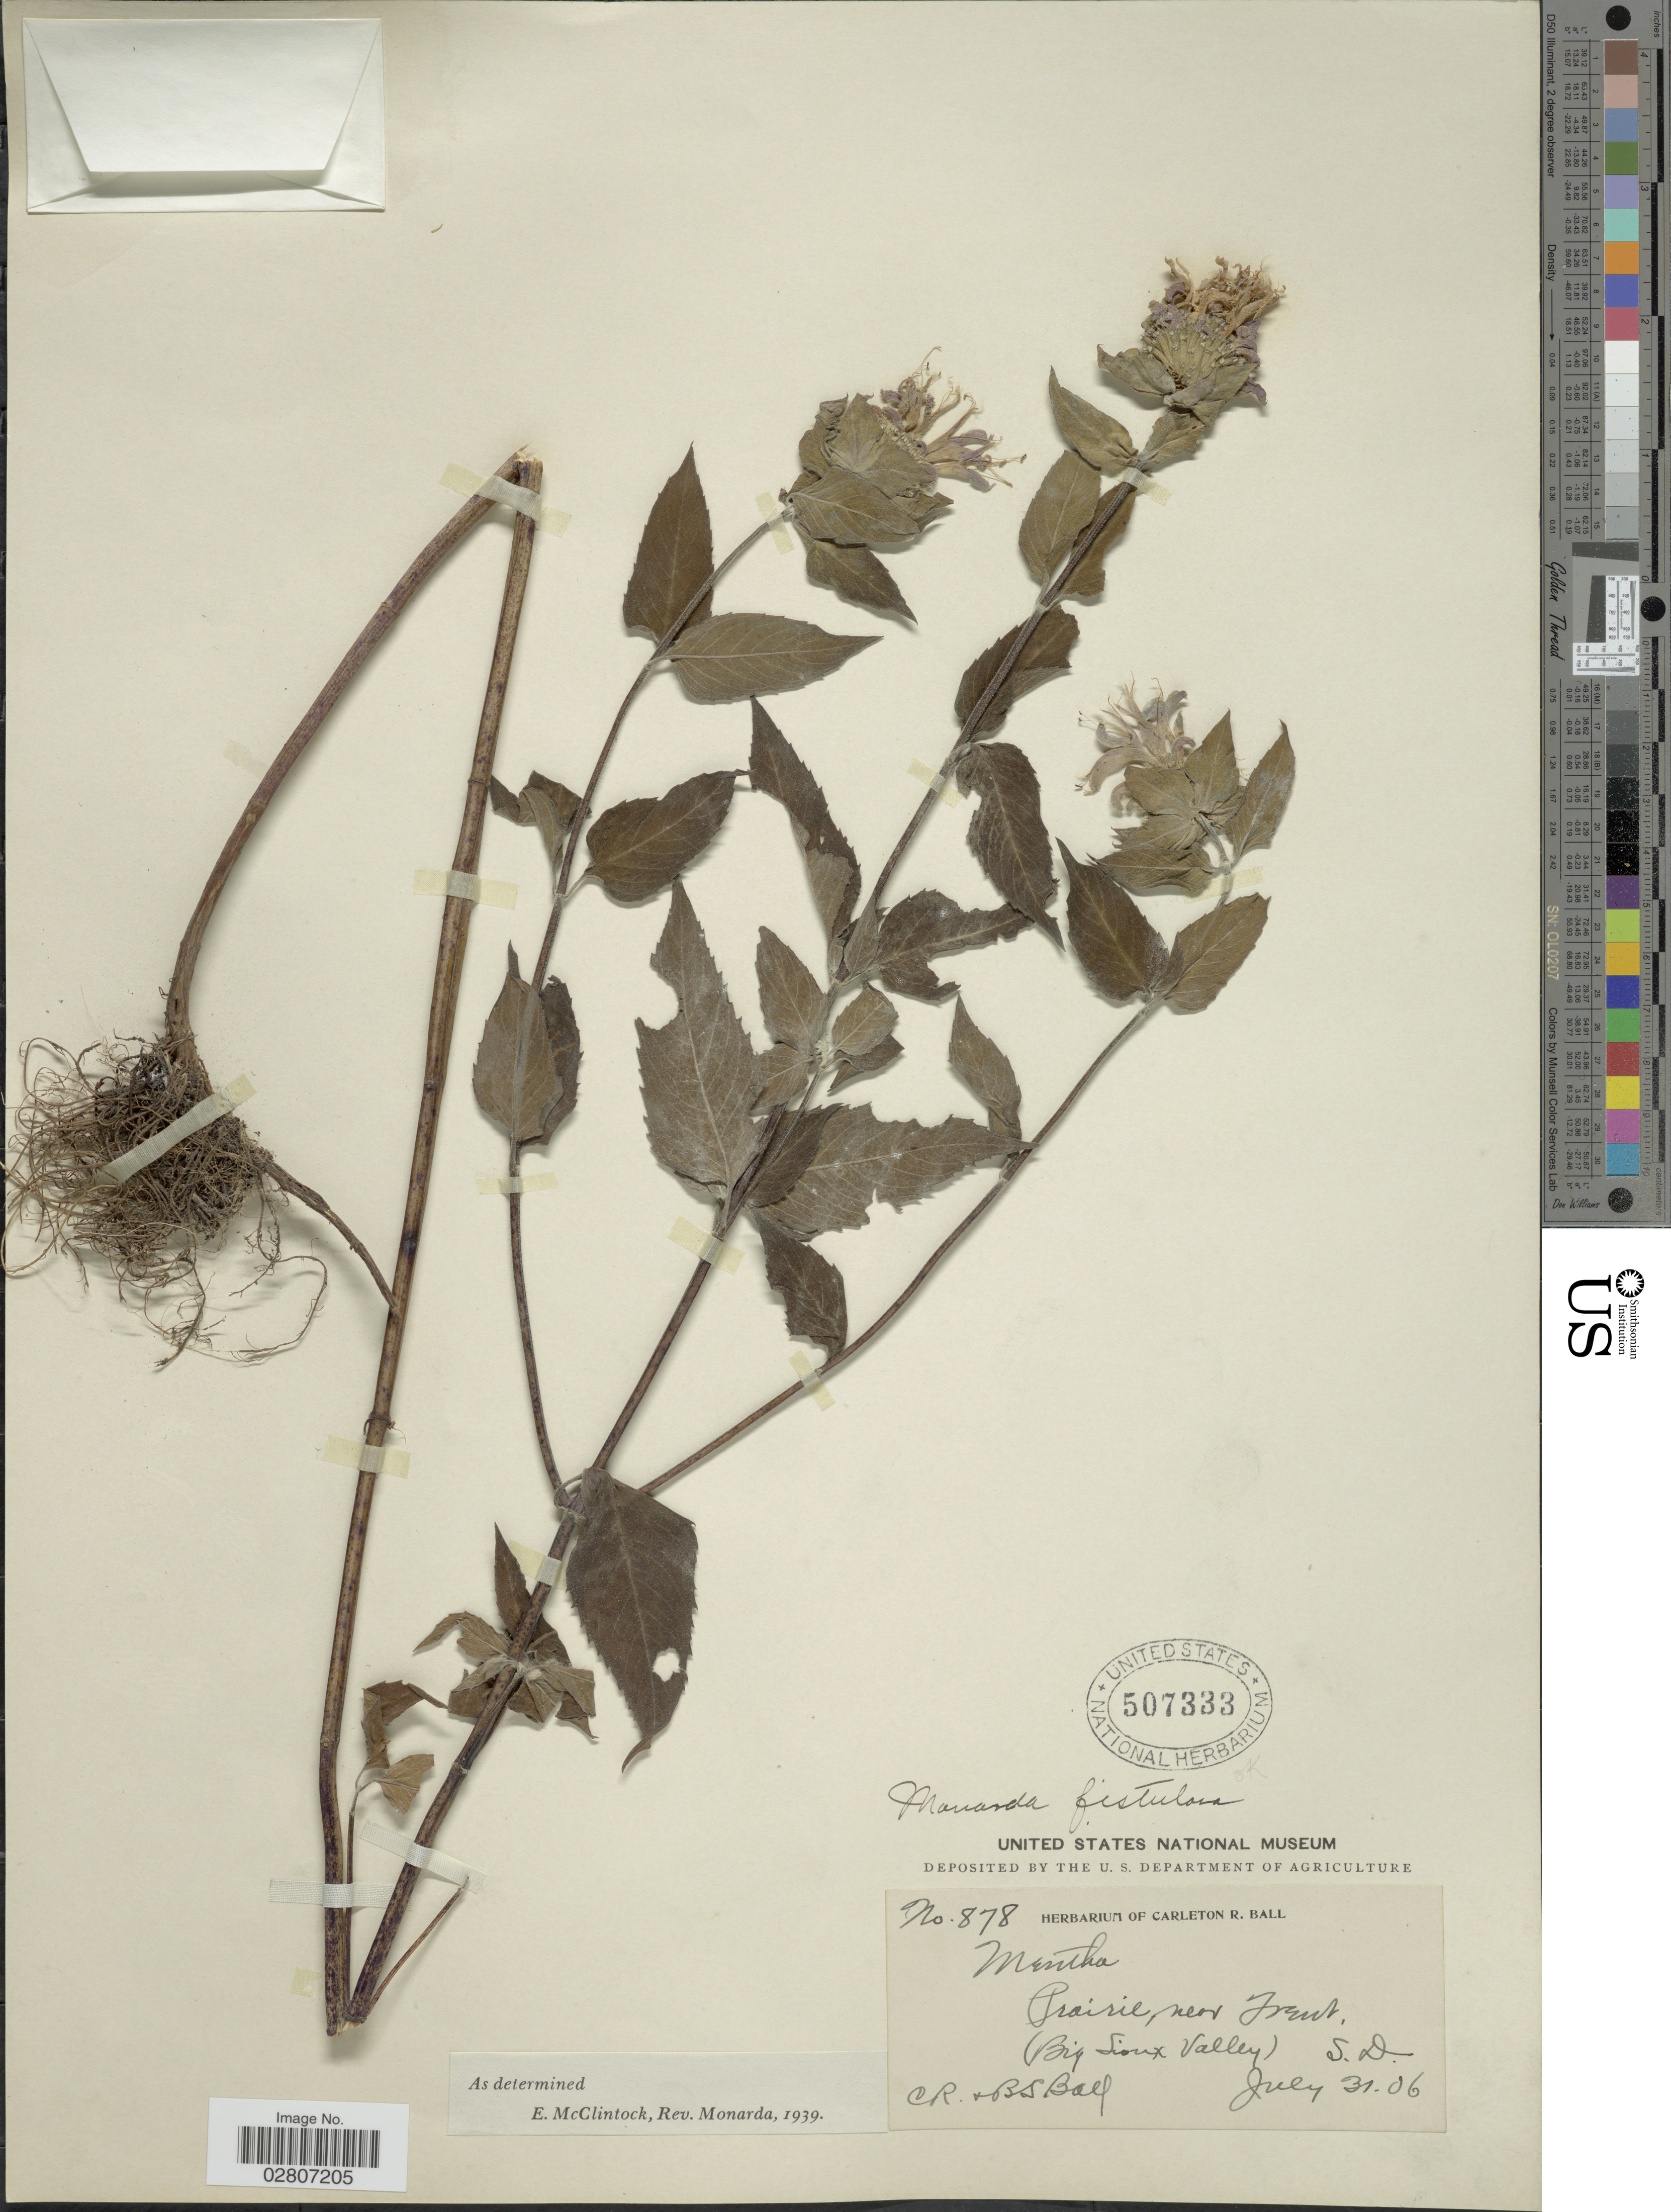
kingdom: Plantae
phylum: Tracheophyta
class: Magnoliopsida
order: Lamiales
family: Lamiaceae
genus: Monarda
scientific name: Monarda fistulosa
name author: L.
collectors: C. R. Ball & B. S. Ball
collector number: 878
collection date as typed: Transcribed d/m/y: 31/7/6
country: United States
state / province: South Dakota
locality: Prairie, near Trent, (Big Sioux Valley)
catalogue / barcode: US 507333